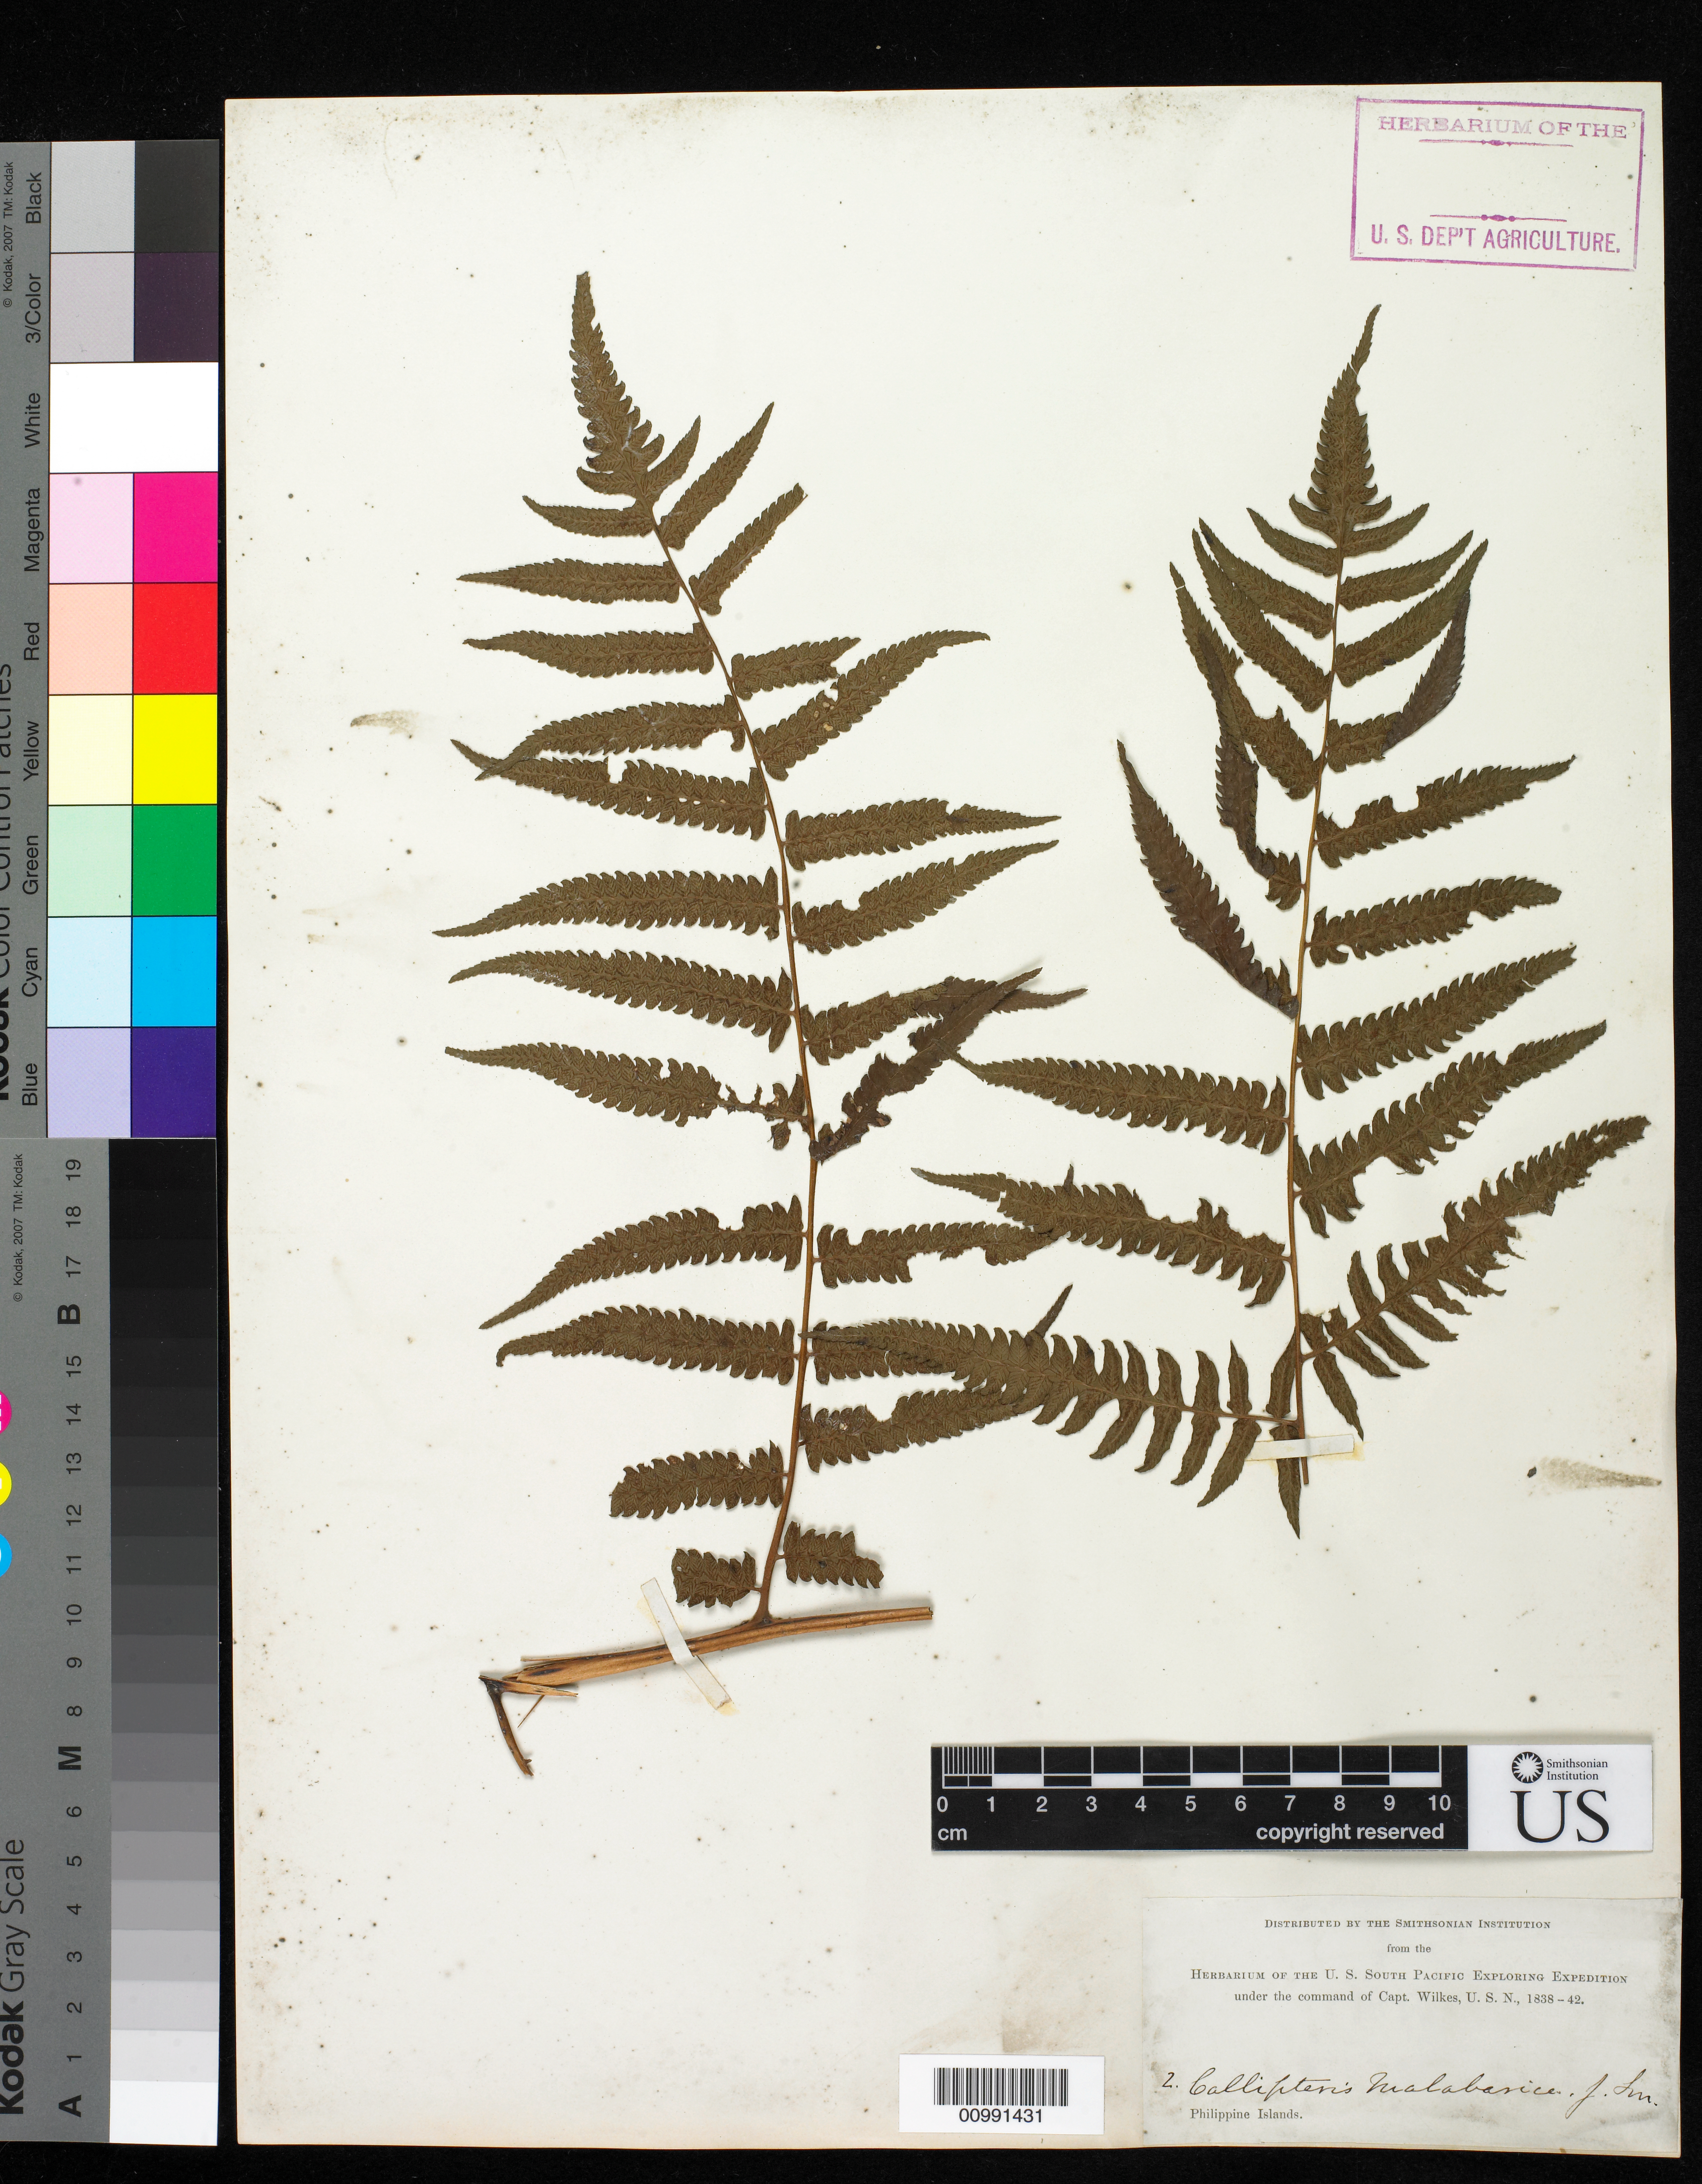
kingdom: Plantae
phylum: Tracheophyta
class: Polypodiopsida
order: Polypodiales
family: Athyriaceae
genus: Diplazium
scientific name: Diplazium esculentum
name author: (Retz.) Sw.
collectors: Wilkes Explor. Exped.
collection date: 1838/1842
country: Philippines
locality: Philippine Islands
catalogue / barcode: US 98552